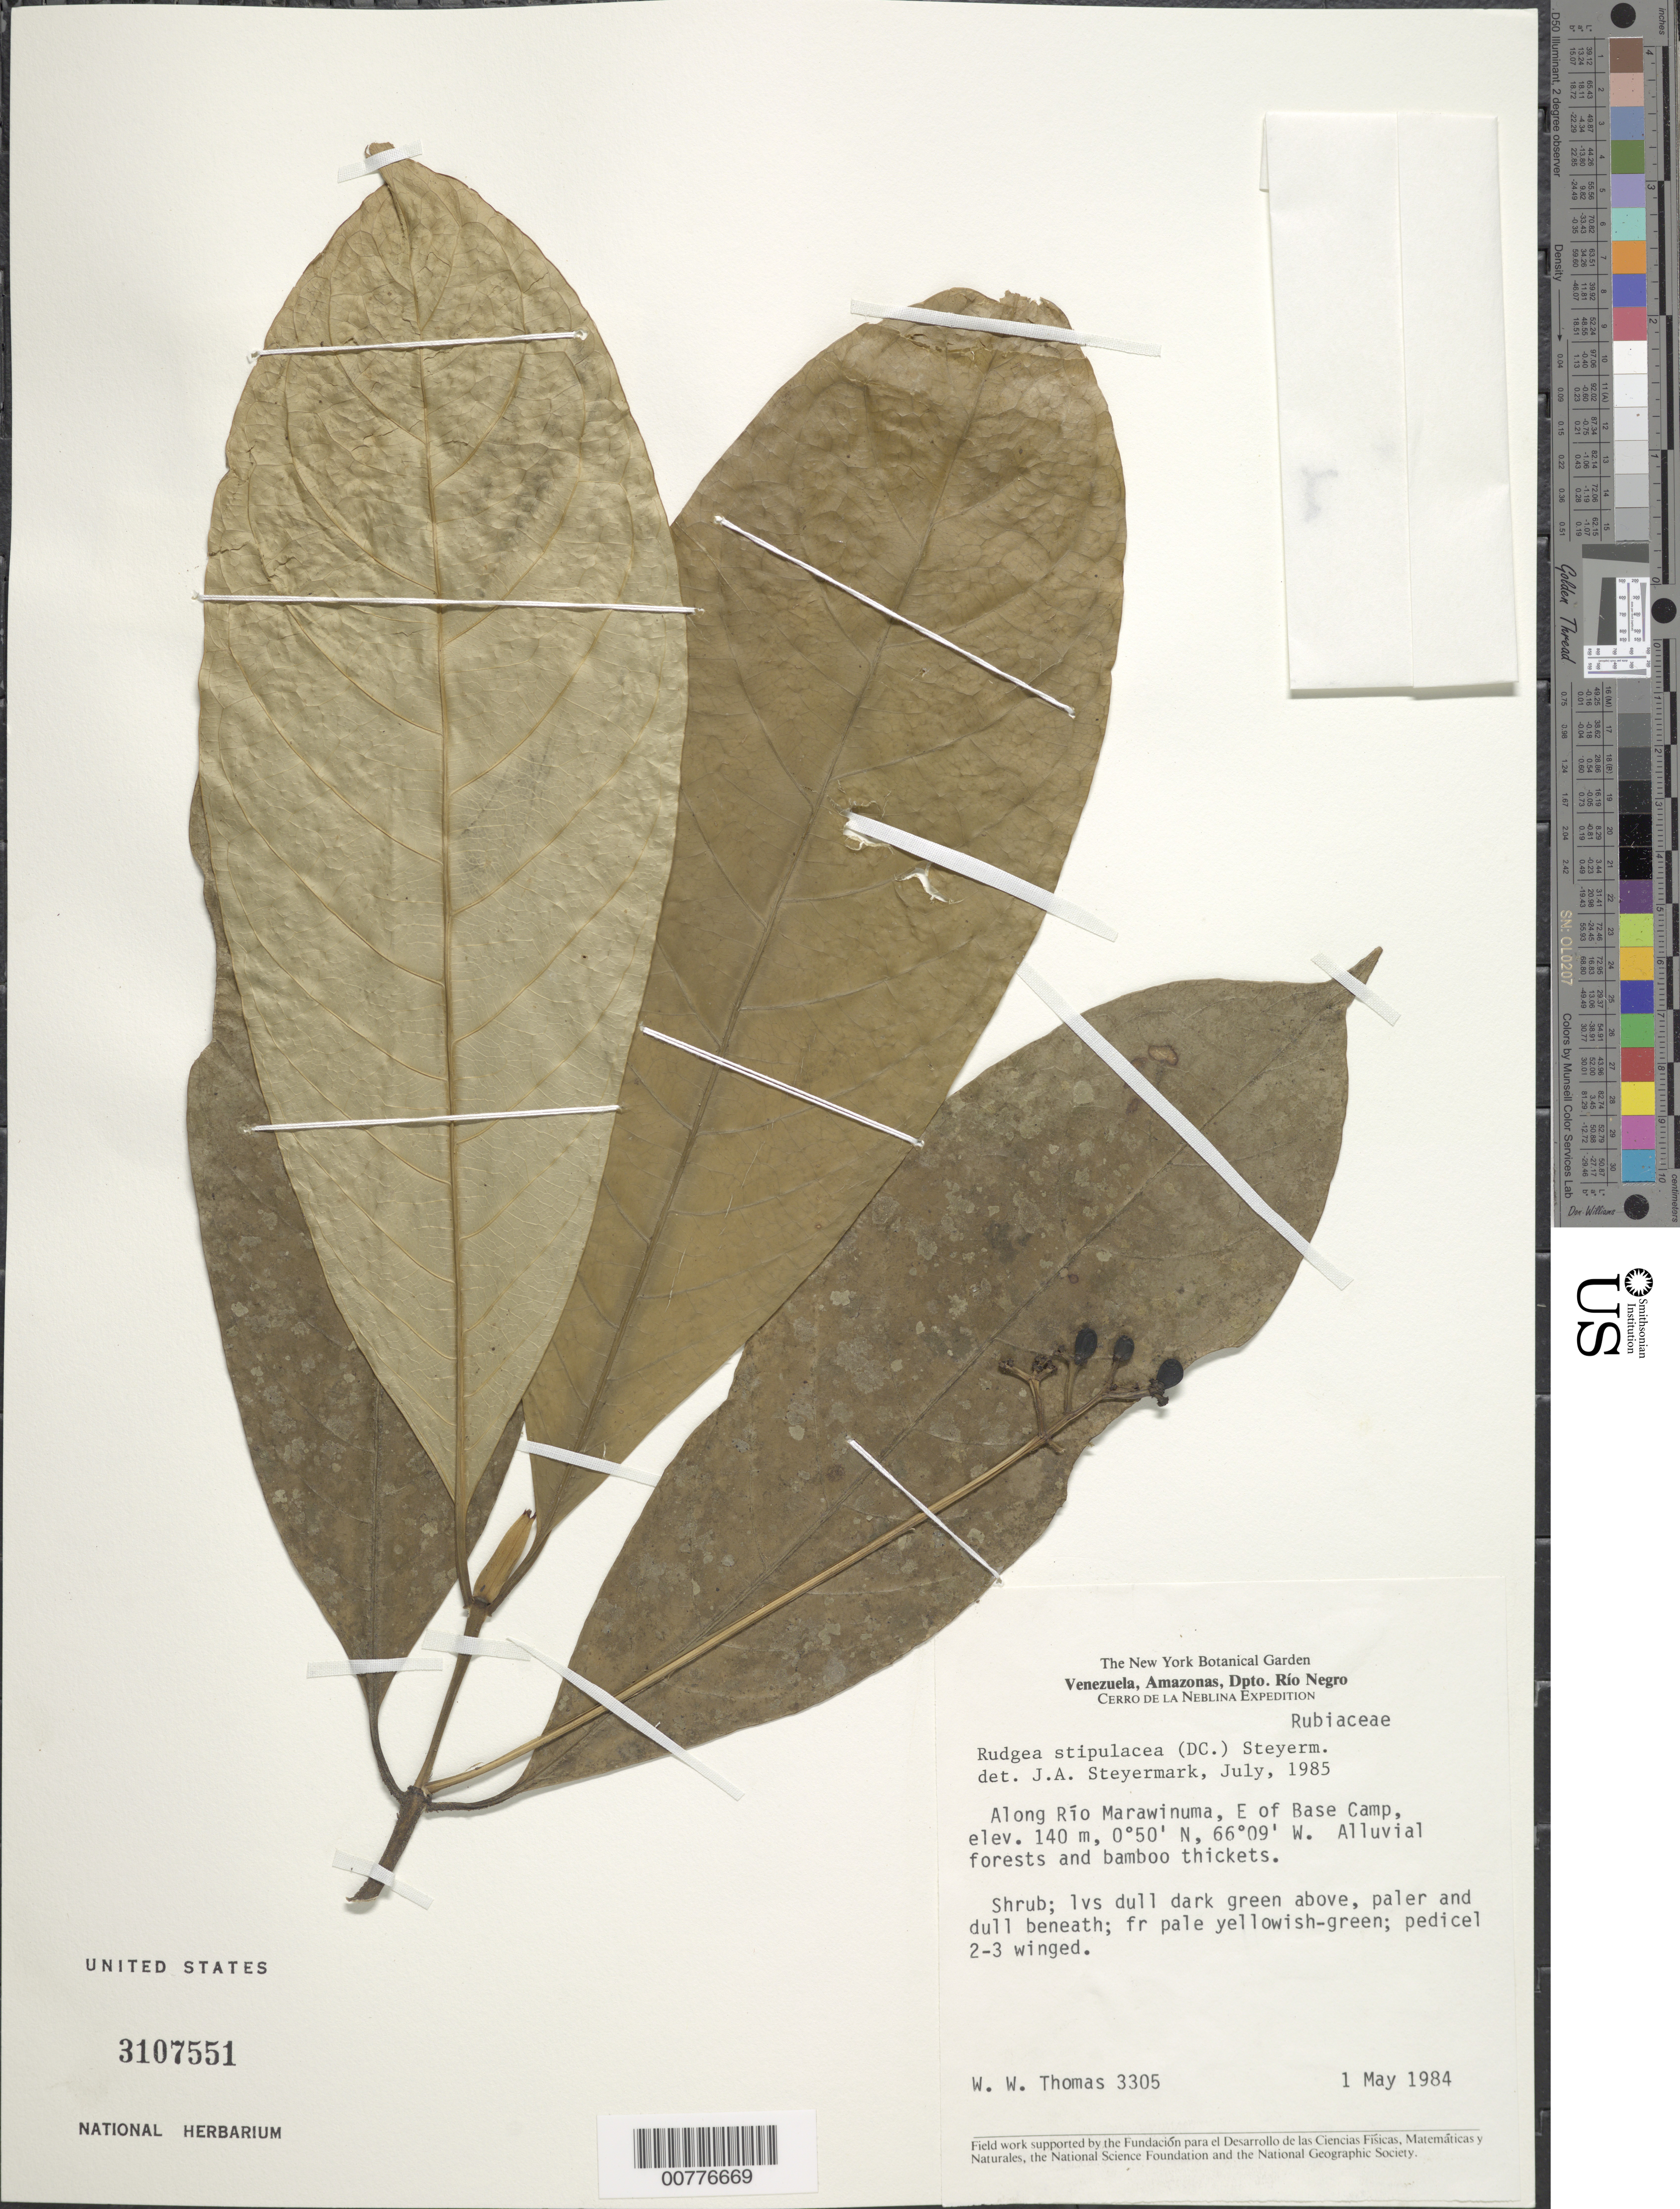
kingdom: Plantae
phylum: Tracheophyta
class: Magnoliopsida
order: Gentianales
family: Rubiaceae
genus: Rudgea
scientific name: Rudgea stipulacea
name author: (DC.) Steyerm.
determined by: Steyermark, Julian A., (VEN)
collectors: W. W. Thomas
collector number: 3305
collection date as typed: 1-May-84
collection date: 1984-05-01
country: Venezuela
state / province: Amazonas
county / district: Río Negro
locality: Dpto. Río Negro, Cerro de La Neblina, along Río Marawinuma, E of base camp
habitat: Alluvial forests and bamboo thickets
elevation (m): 140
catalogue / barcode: US 3107551